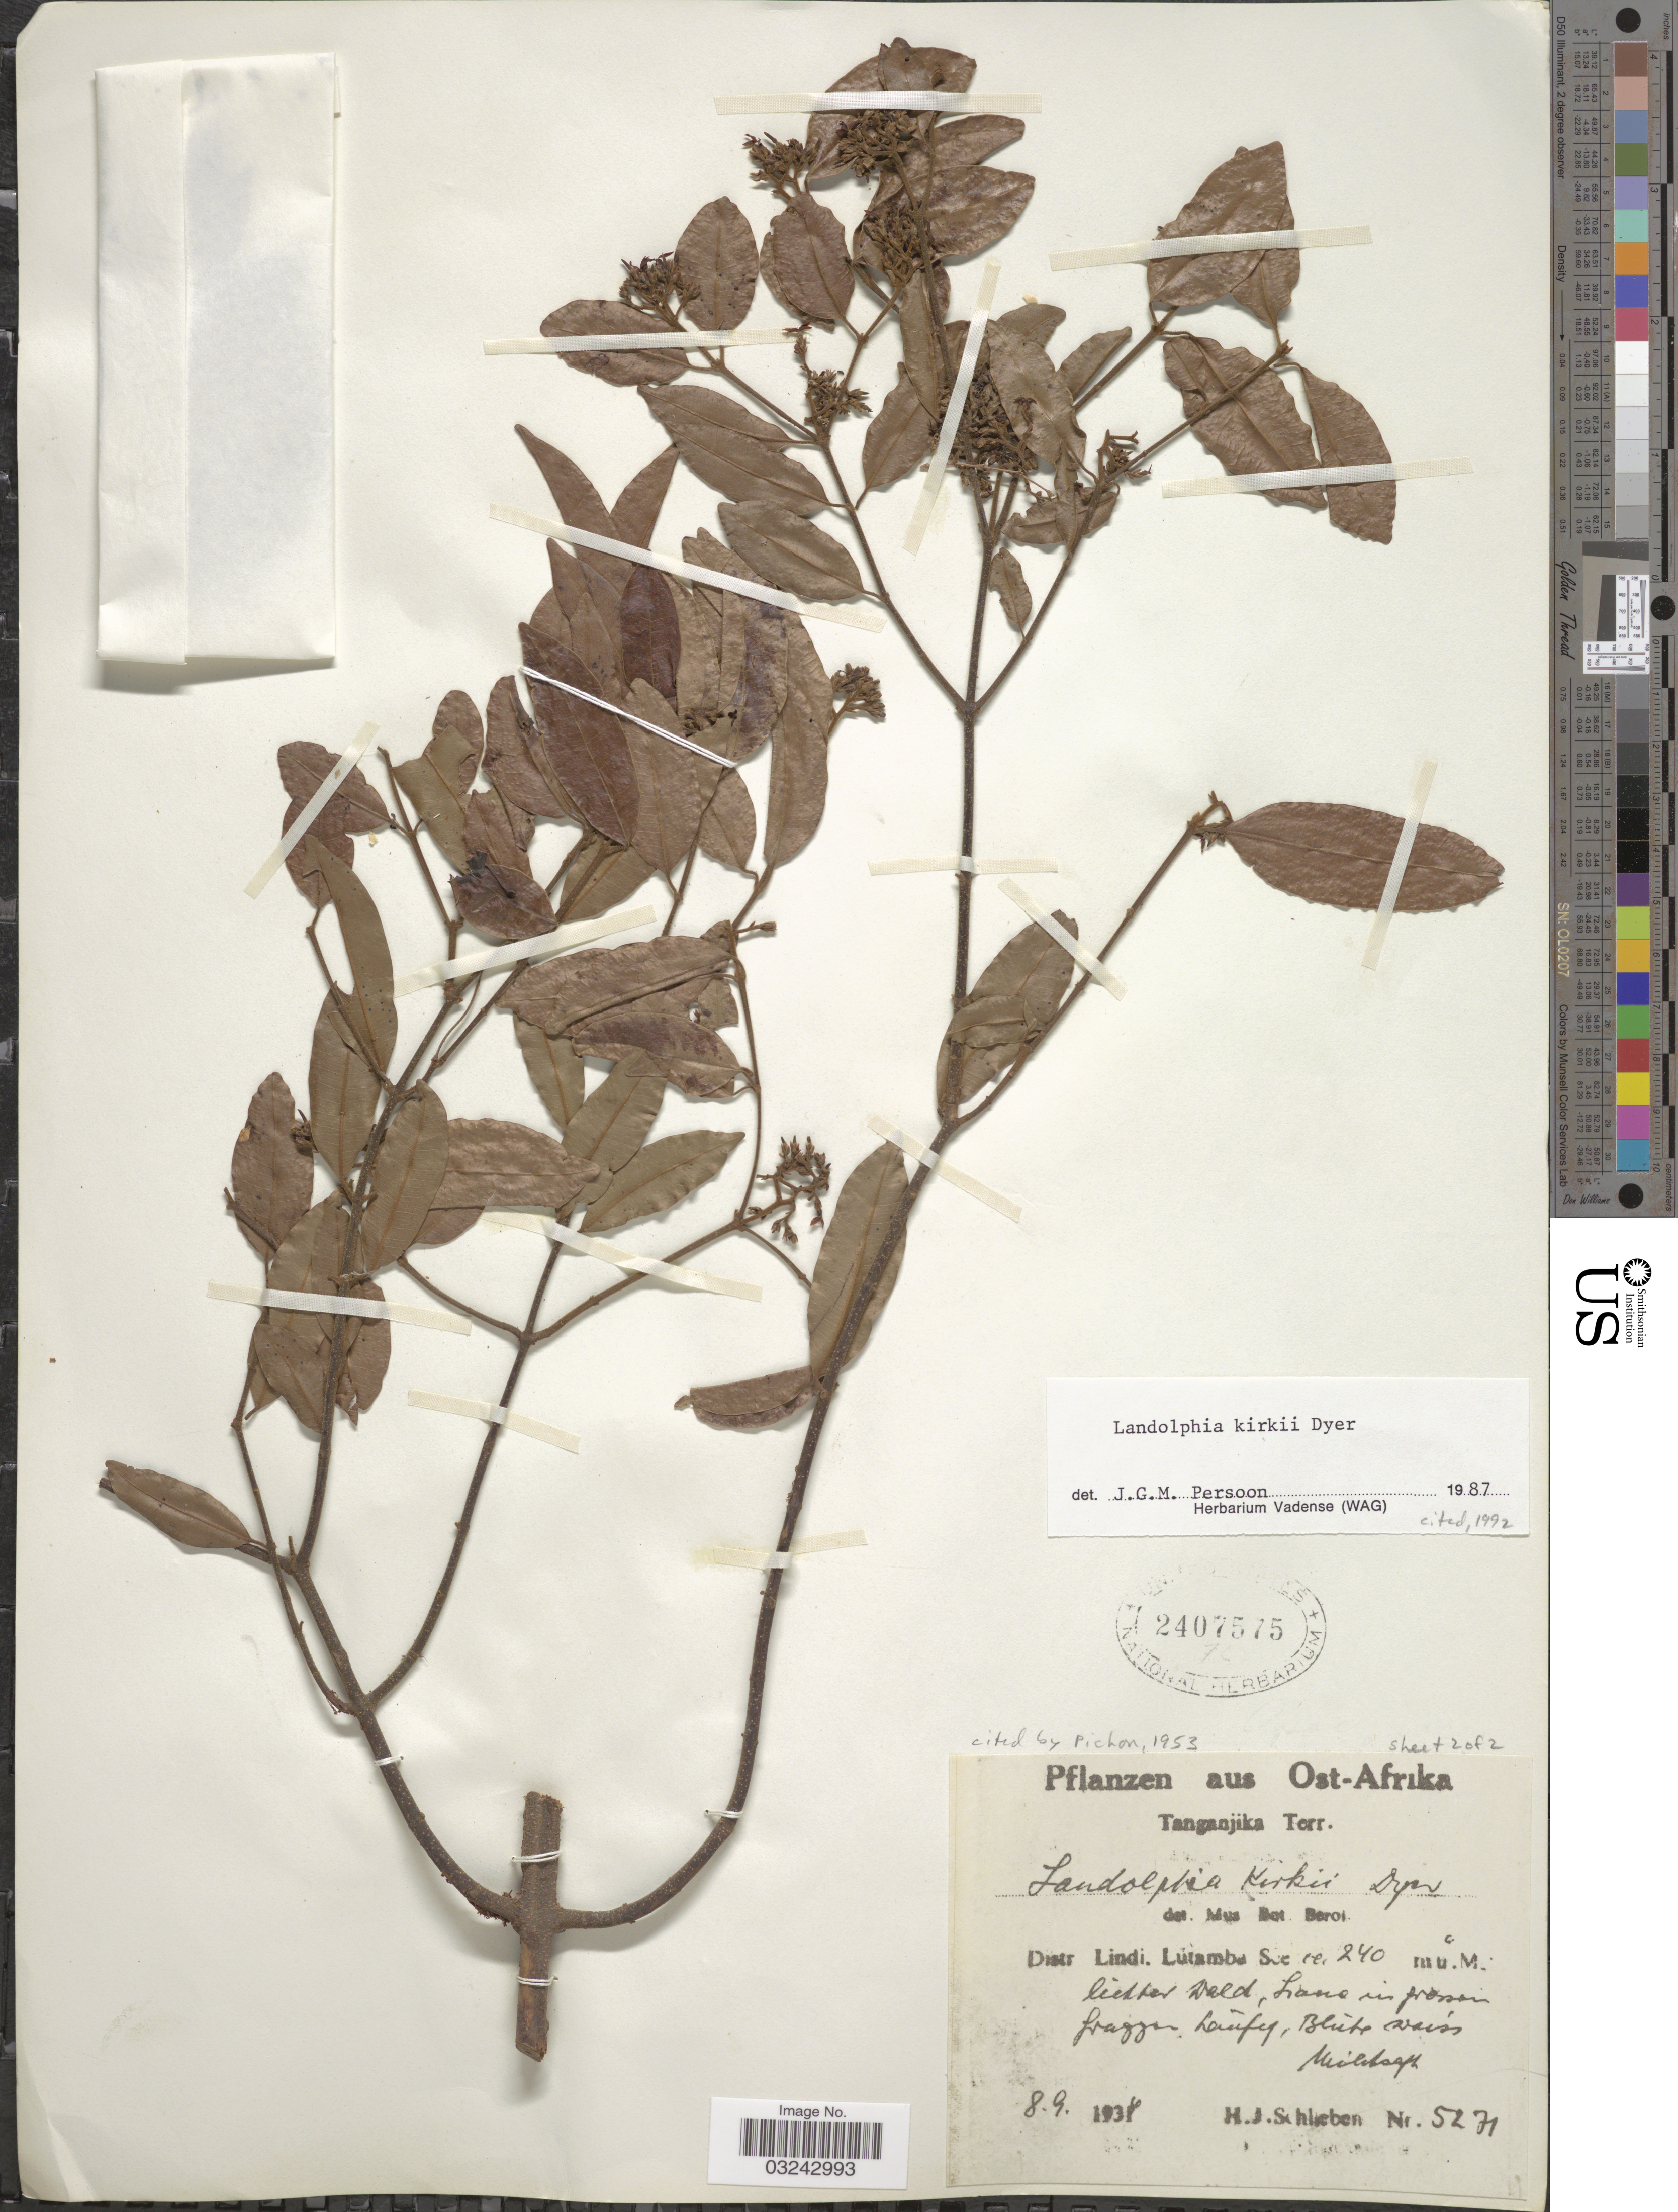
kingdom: Plantae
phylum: Tracheophyta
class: Magnoliopsida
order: Gentianales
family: Apocynaceae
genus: Landolphia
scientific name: Landolphia kirkii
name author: Dyer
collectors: H. J. Schlieben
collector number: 5271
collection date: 1936-09-08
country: Tanzania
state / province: Lindi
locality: Aus Ost-Afrika, Tanganjika Terr., Distr. Lindi. Lutamba.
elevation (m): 240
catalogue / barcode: US 2407575